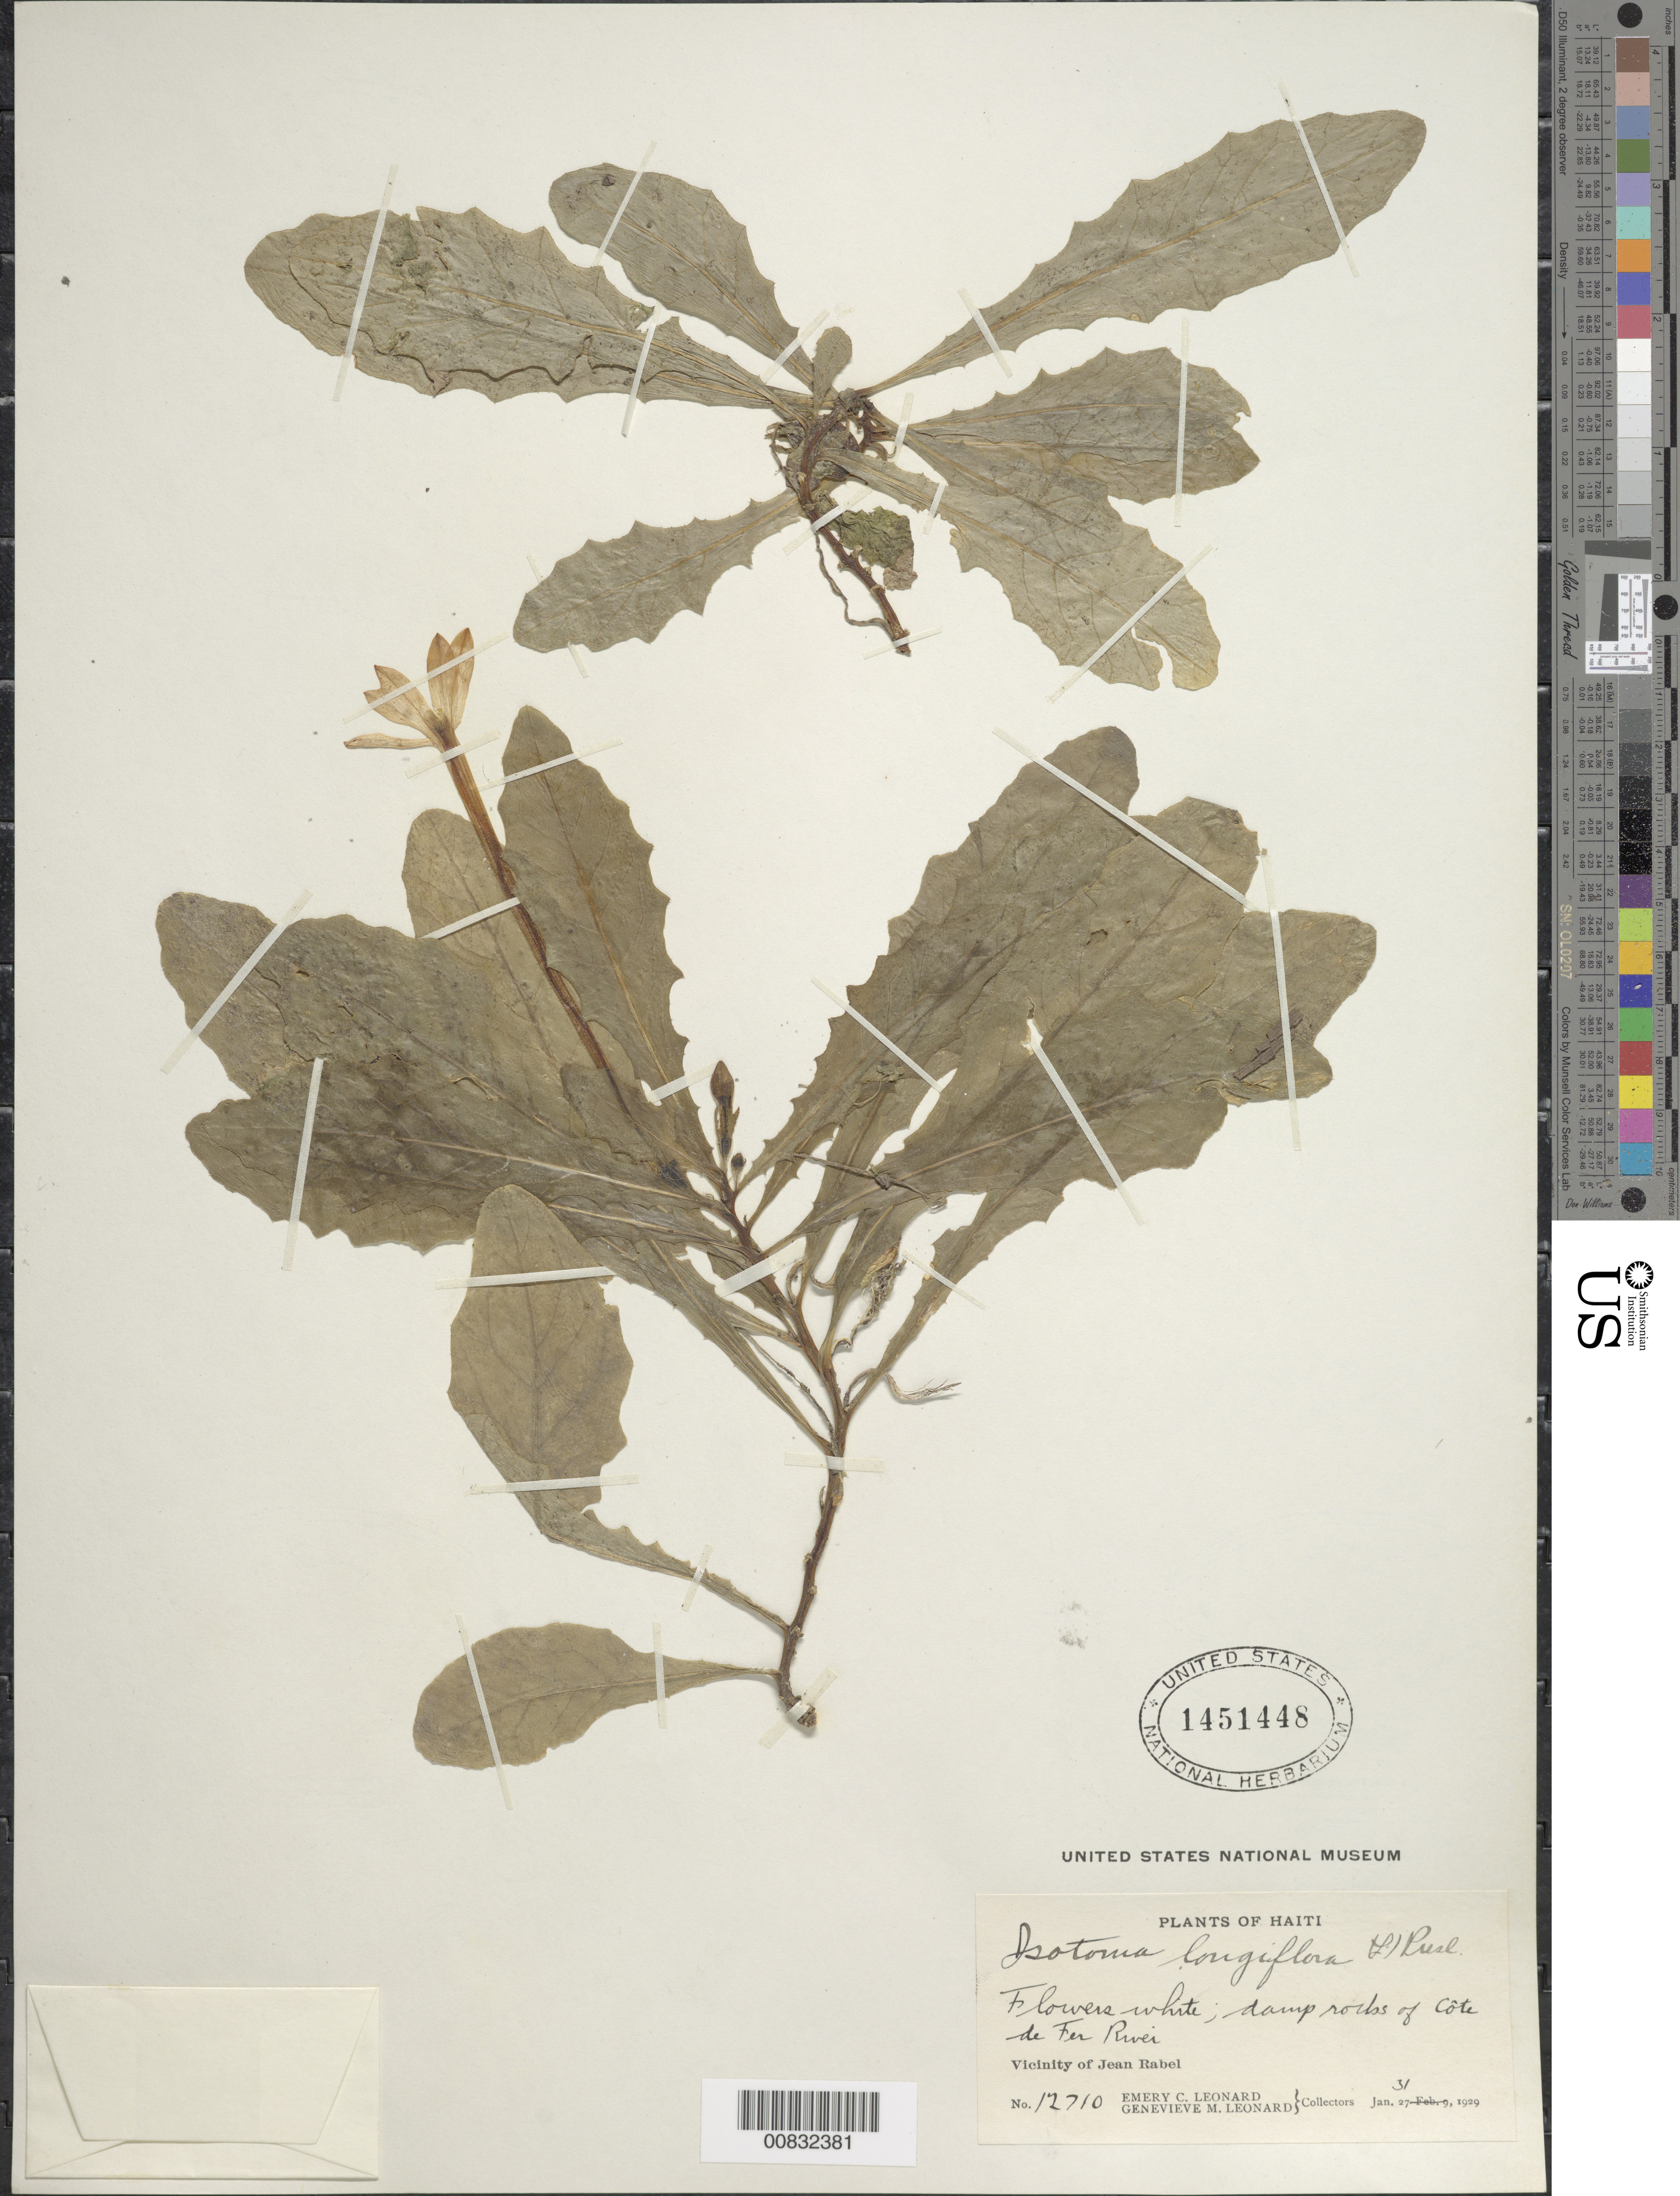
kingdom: Plantae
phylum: Tracheophyta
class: Magnoliopsida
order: Asterales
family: Campanulaceae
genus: Isotoma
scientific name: Isotoma longiflora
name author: (L.) C. Presl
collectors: E. C. Leonard & G. M. Leonard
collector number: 12710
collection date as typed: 31 Jan 1929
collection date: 1929-01-31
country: Haiti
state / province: Nord-Ouest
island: Hispaniola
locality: Vicinity of Jean Rabel, Côte de Fer River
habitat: Damp rocks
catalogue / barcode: US 1451448